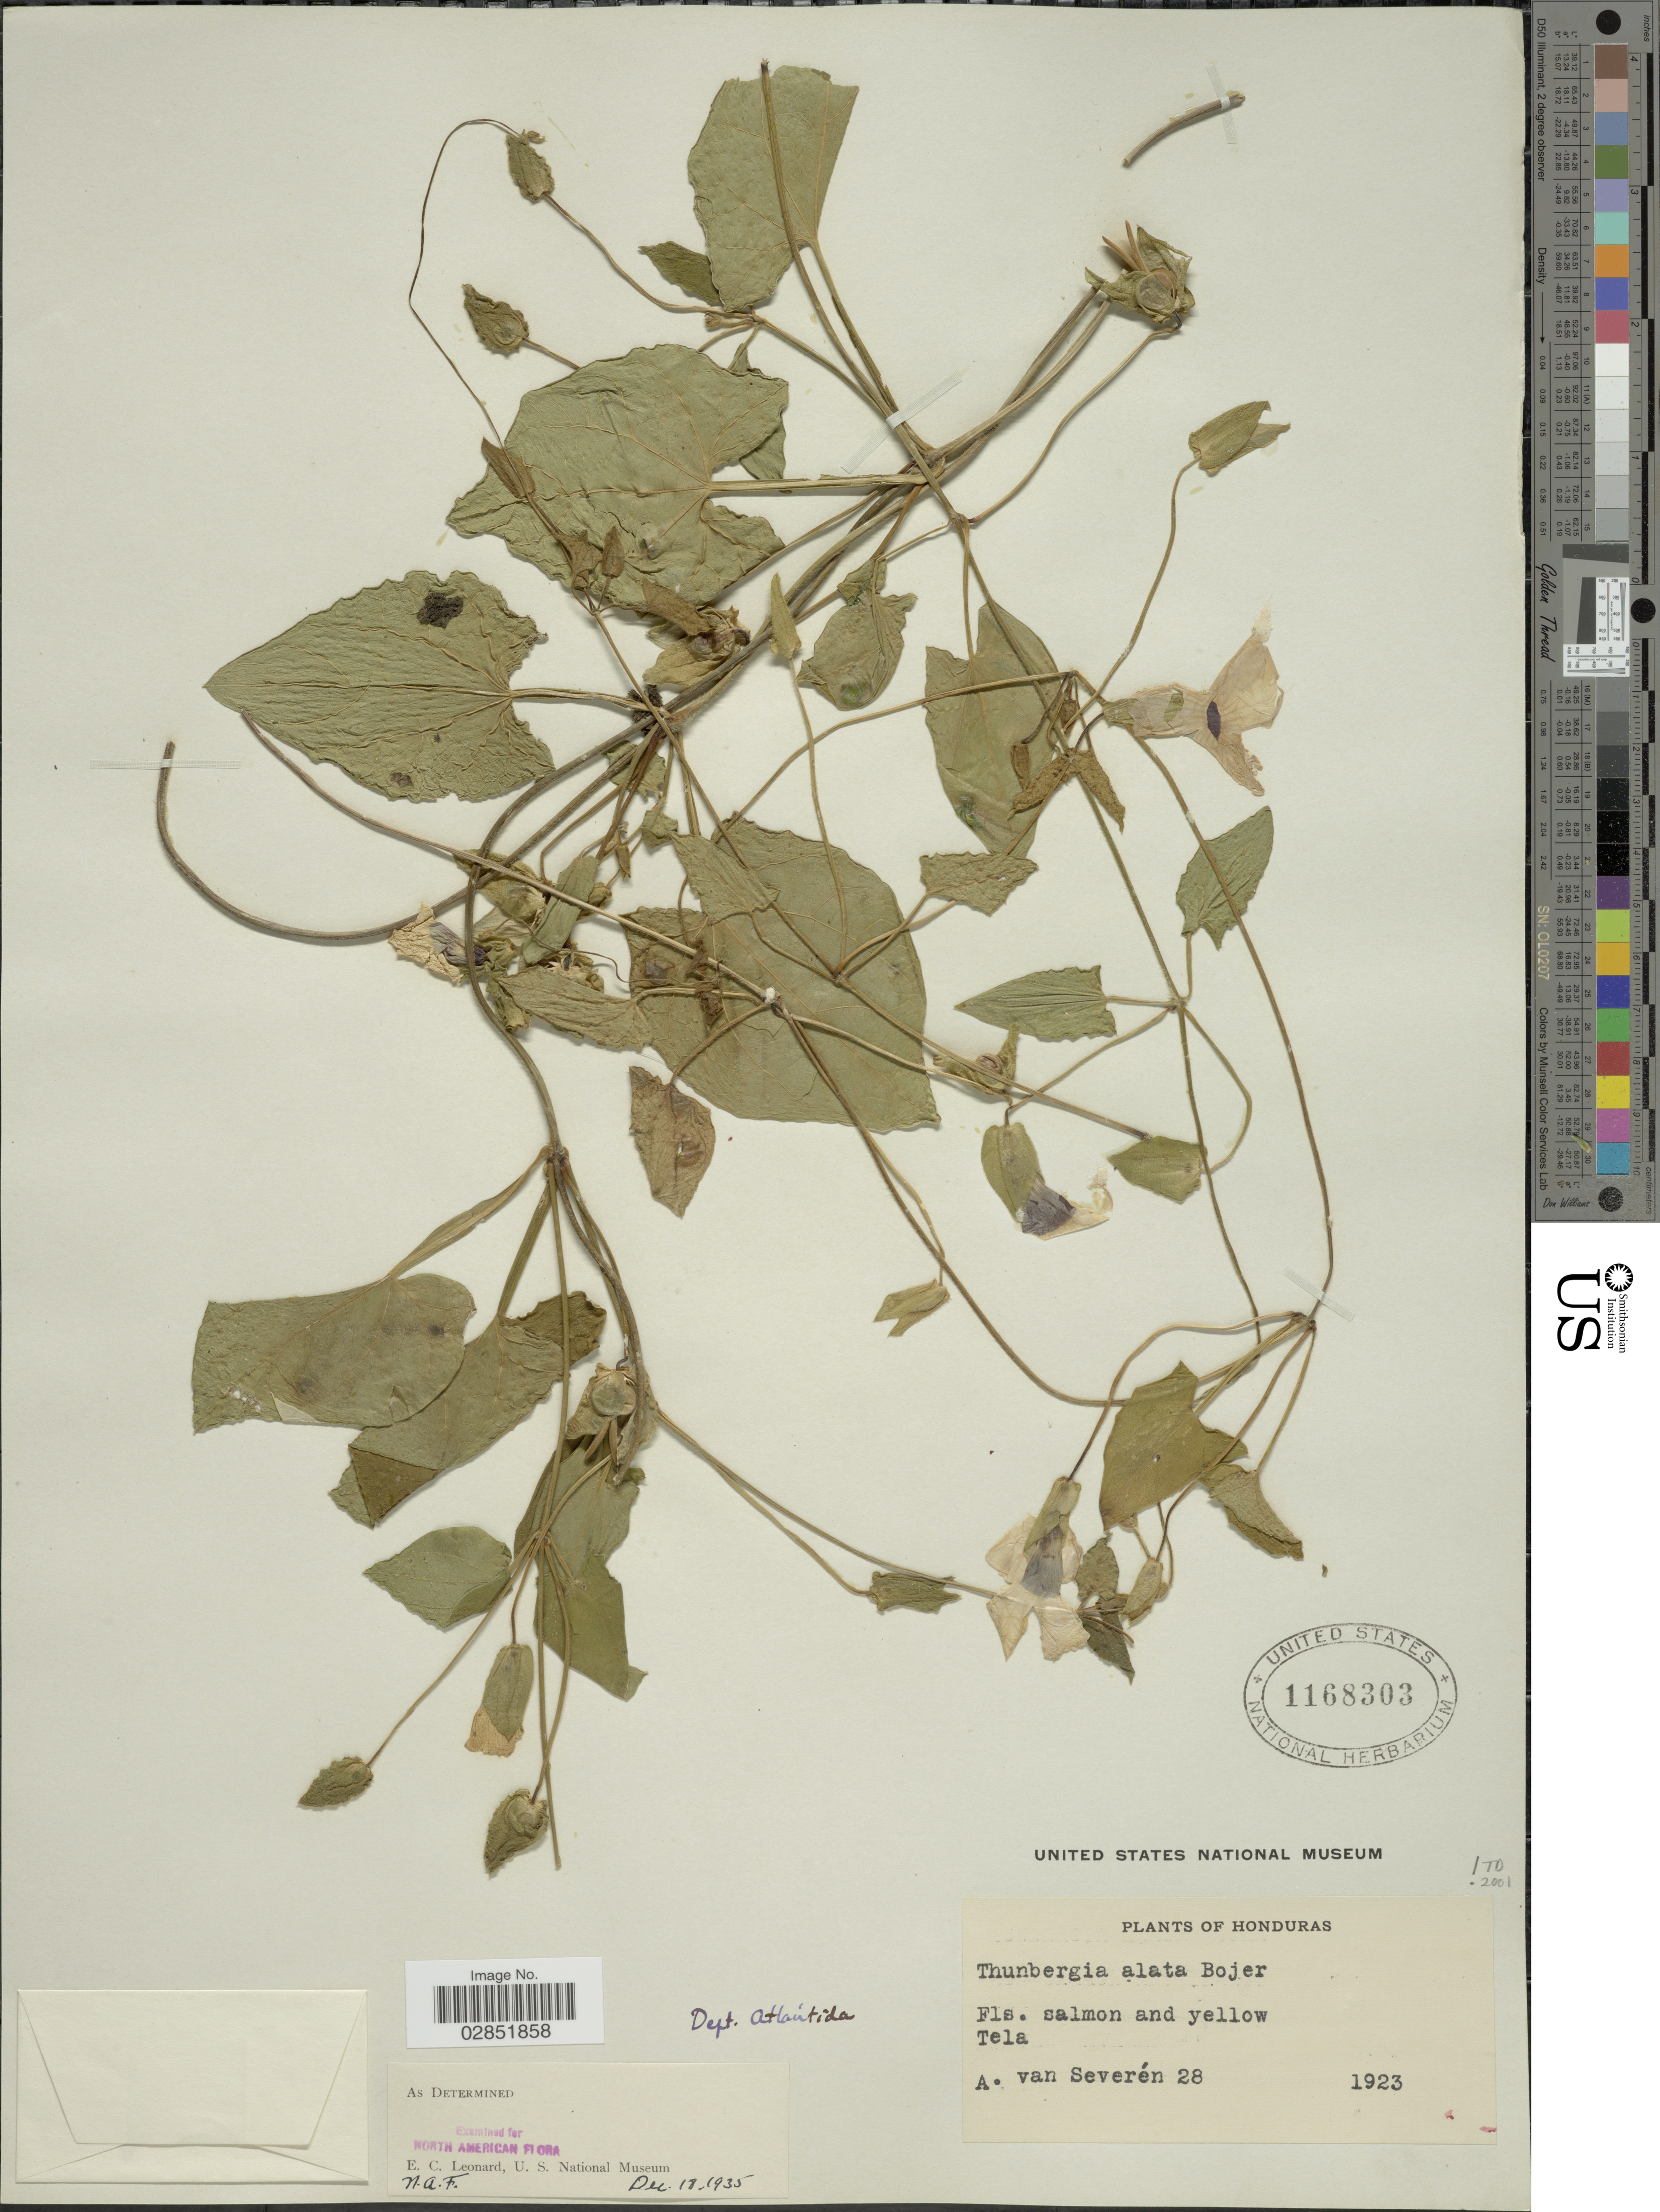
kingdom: Plantae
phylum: Tracheophyta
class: Magnoliopsida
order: Lamiales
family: Acanthaceae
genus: Thunbergia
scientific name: Thunbergia alata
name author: Bojer ex Sims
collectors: A. Van Severen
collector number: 28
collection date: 1923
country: Honduras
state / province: Atlántida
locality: Tela. Dept. Atlantida.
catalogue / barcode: US 1168303